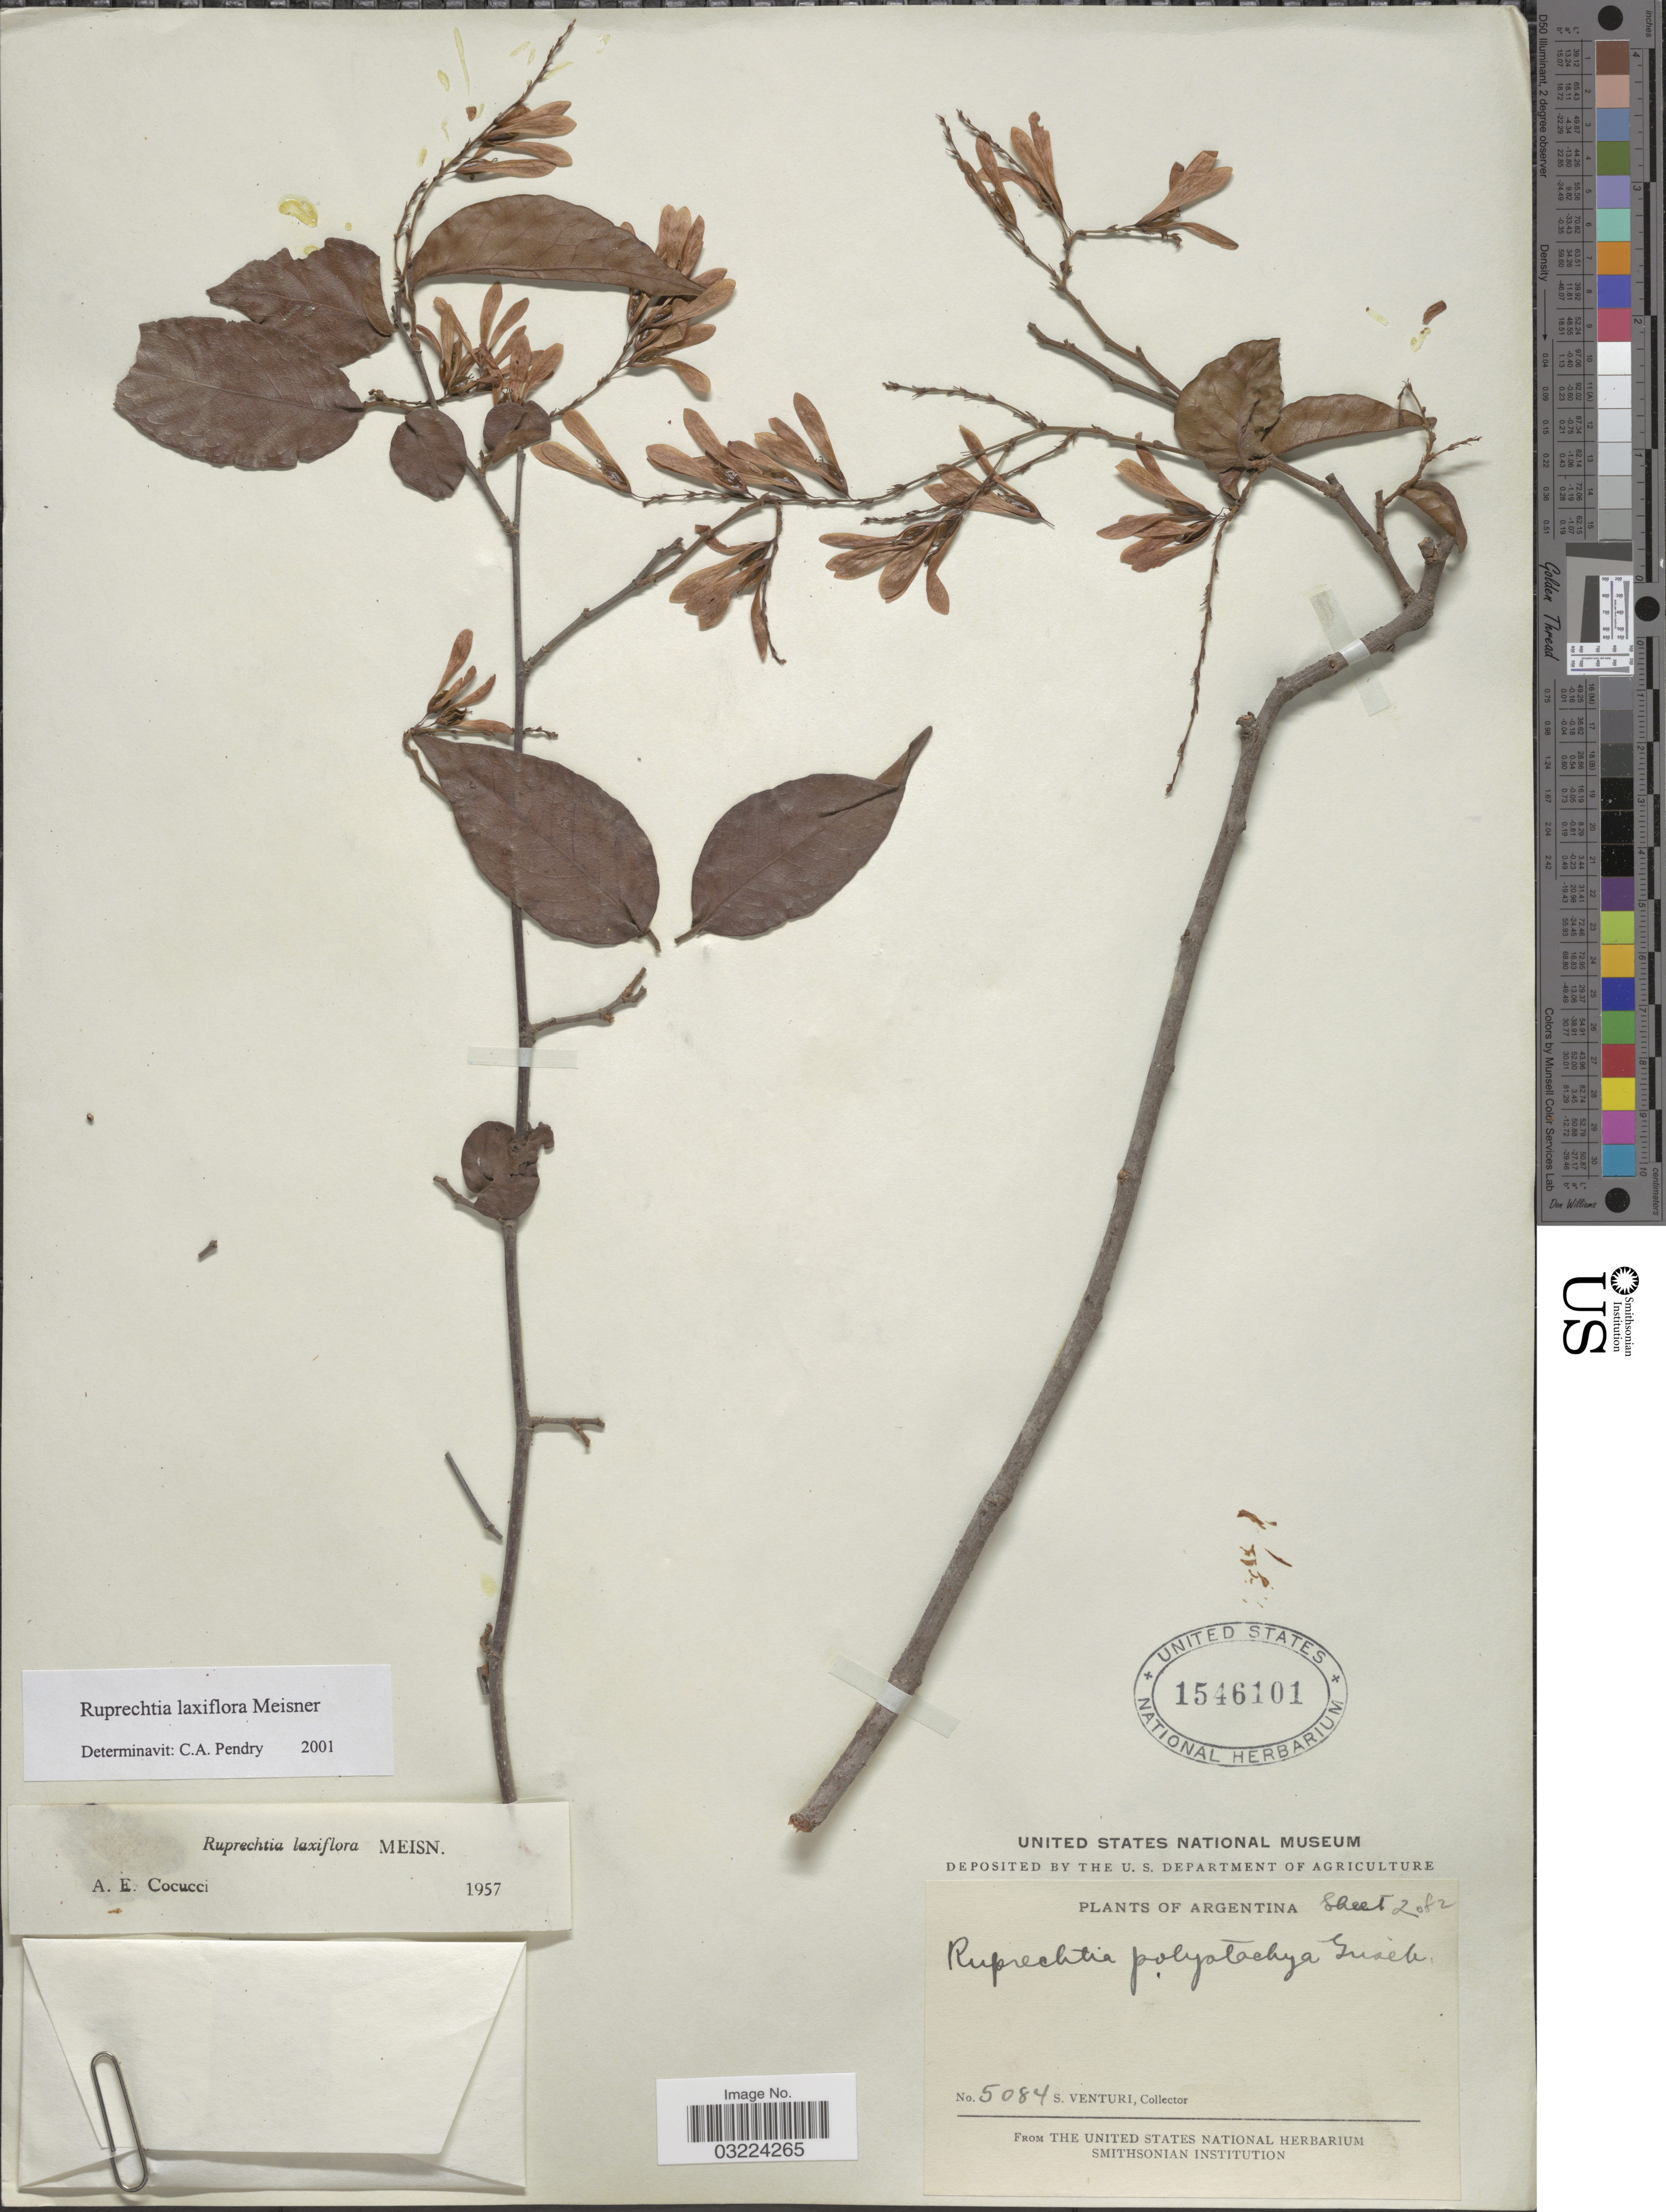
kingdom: Plantae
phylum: Tracheophyta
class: Magnoliopsida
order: Caryophyllales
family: Polygonaceae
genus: Ruprechtia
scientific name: Ruprechtia laxiflora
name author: Meisn.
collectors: S. Venturi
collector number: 5084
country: Argentina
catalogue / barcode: US 1546101